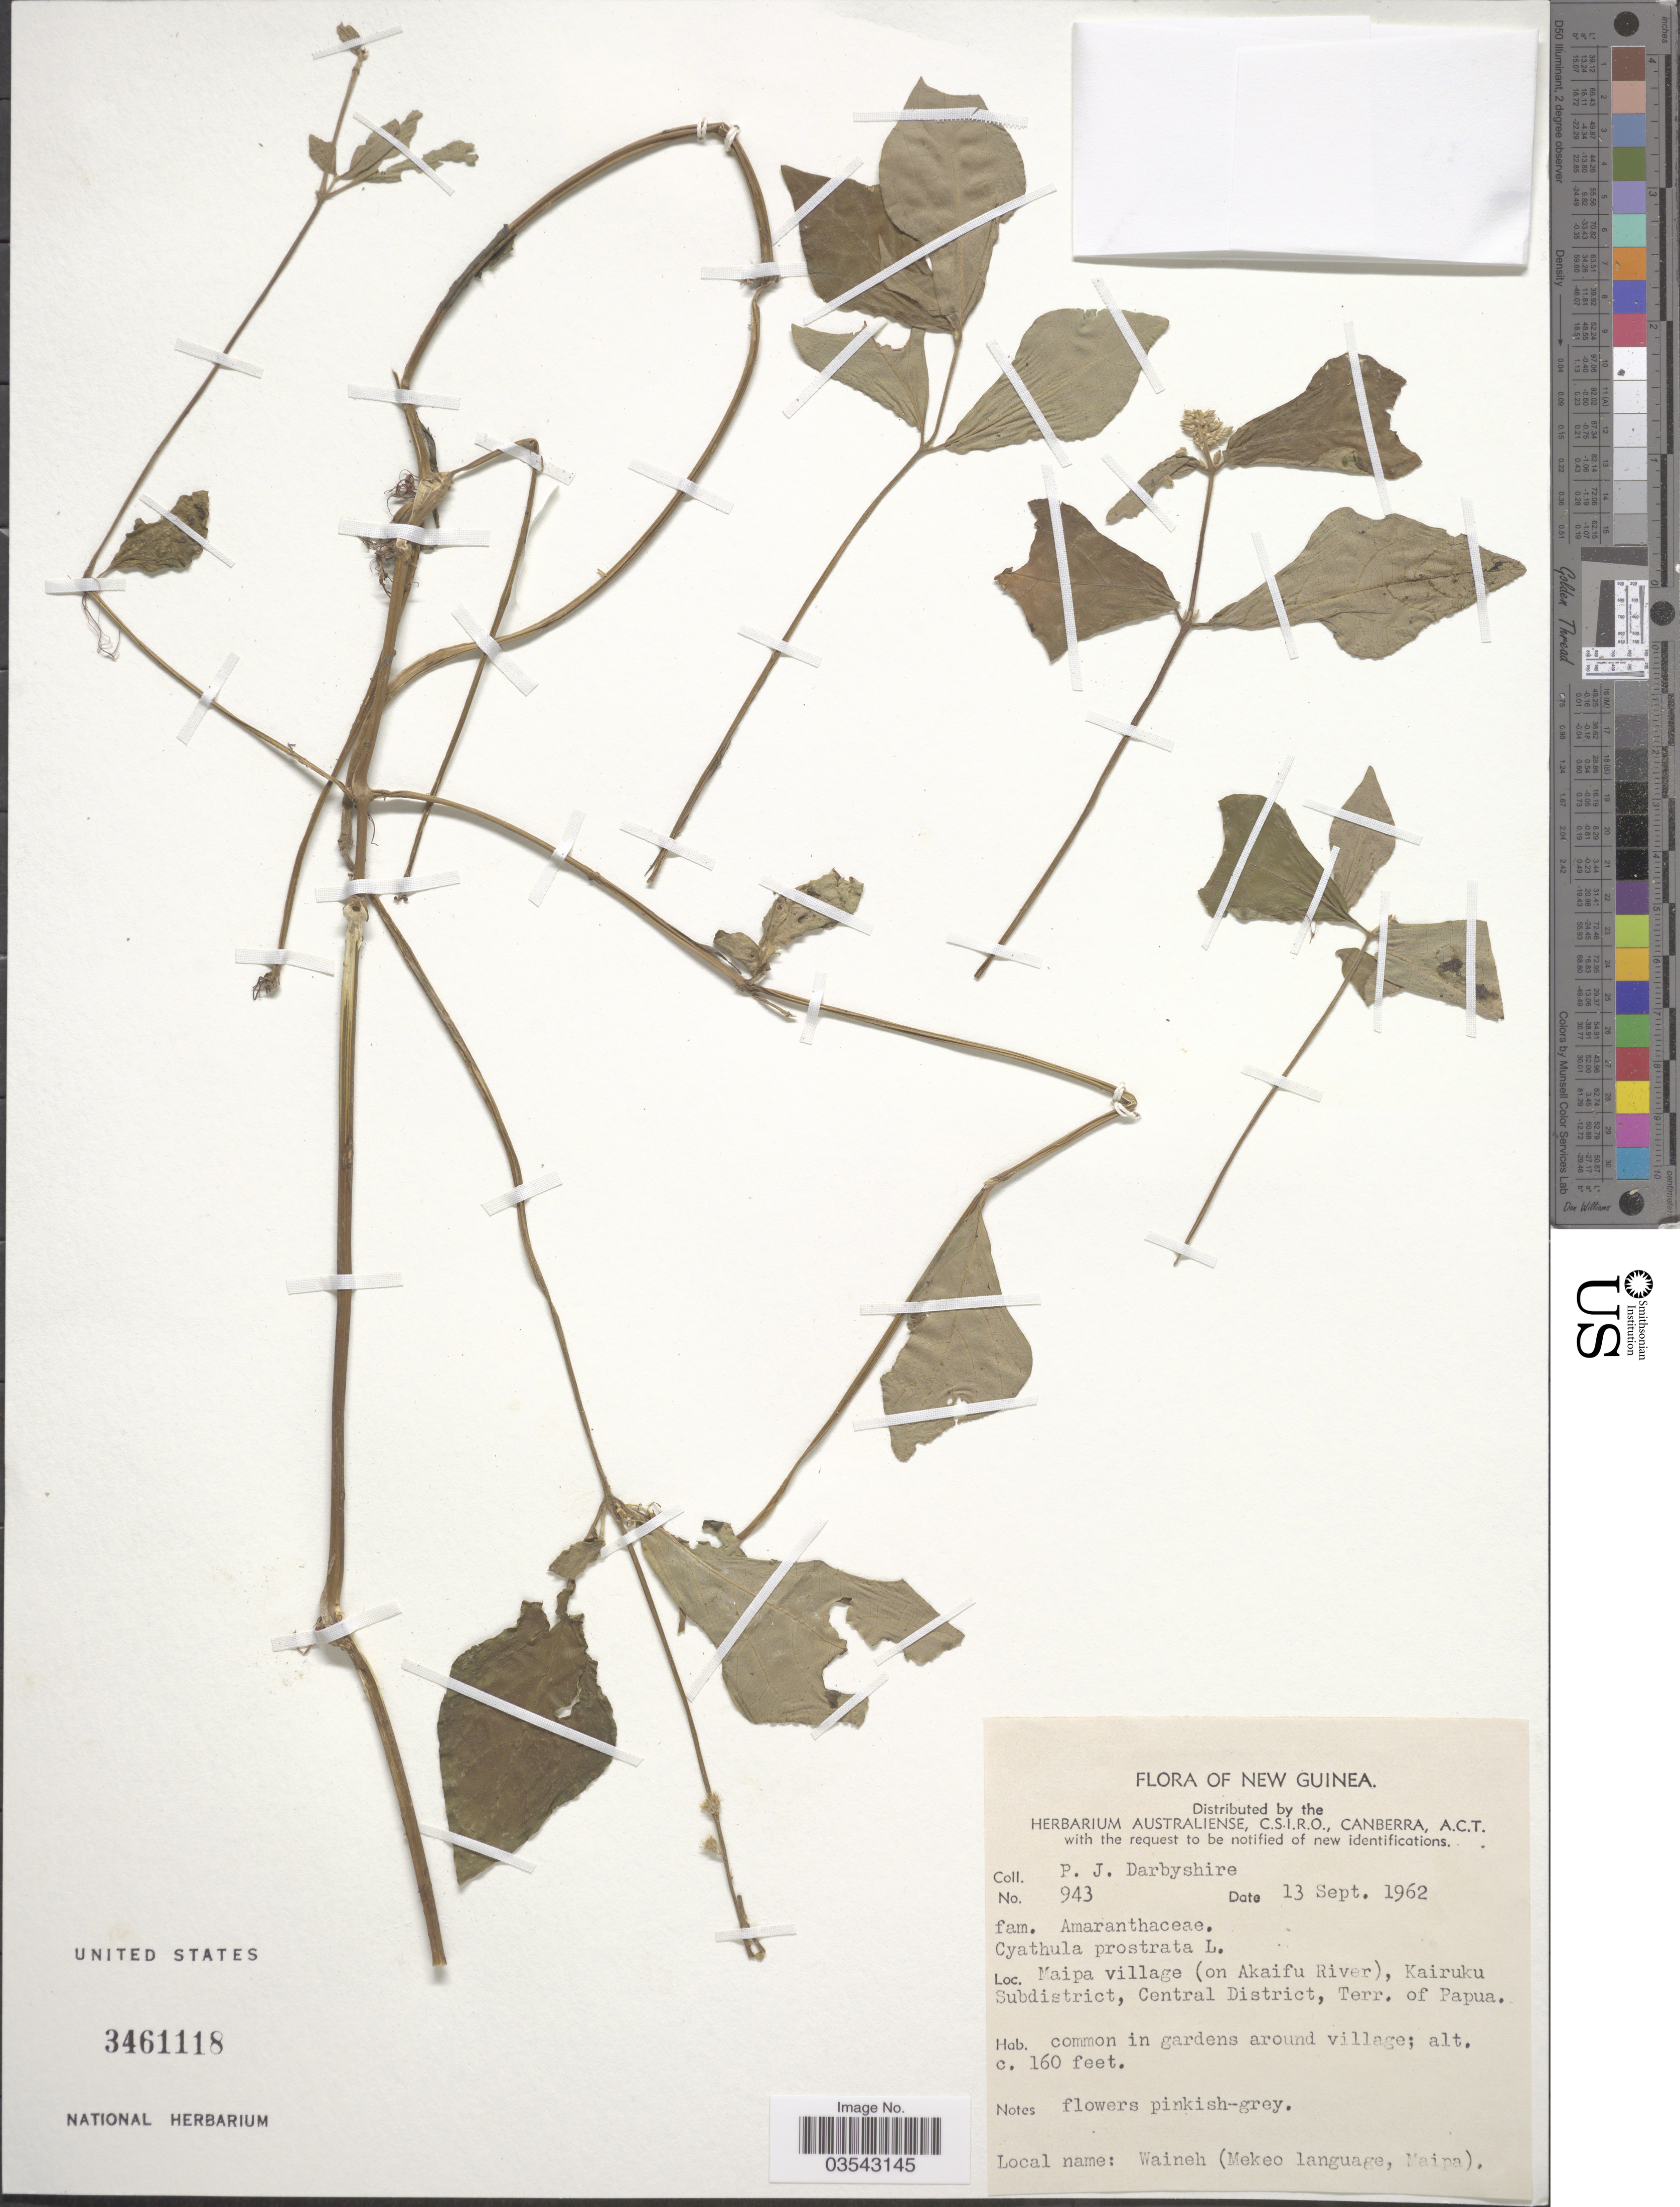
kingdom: Plantae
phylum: Tracheophyta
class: Magnoliopsida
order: Caryophyllales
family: Amaranthaceae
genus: Cyathula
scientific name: Cyathula sp.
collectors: P. Darbyshire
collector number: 943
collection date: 1962-09-13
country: Papua New Guinea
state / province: Central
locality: New Guinea. Maipa village (on Akaifu River), Kairuku Subdistrict, Central District, Terr. of Papua.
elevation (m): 49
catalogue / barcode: US 3461118